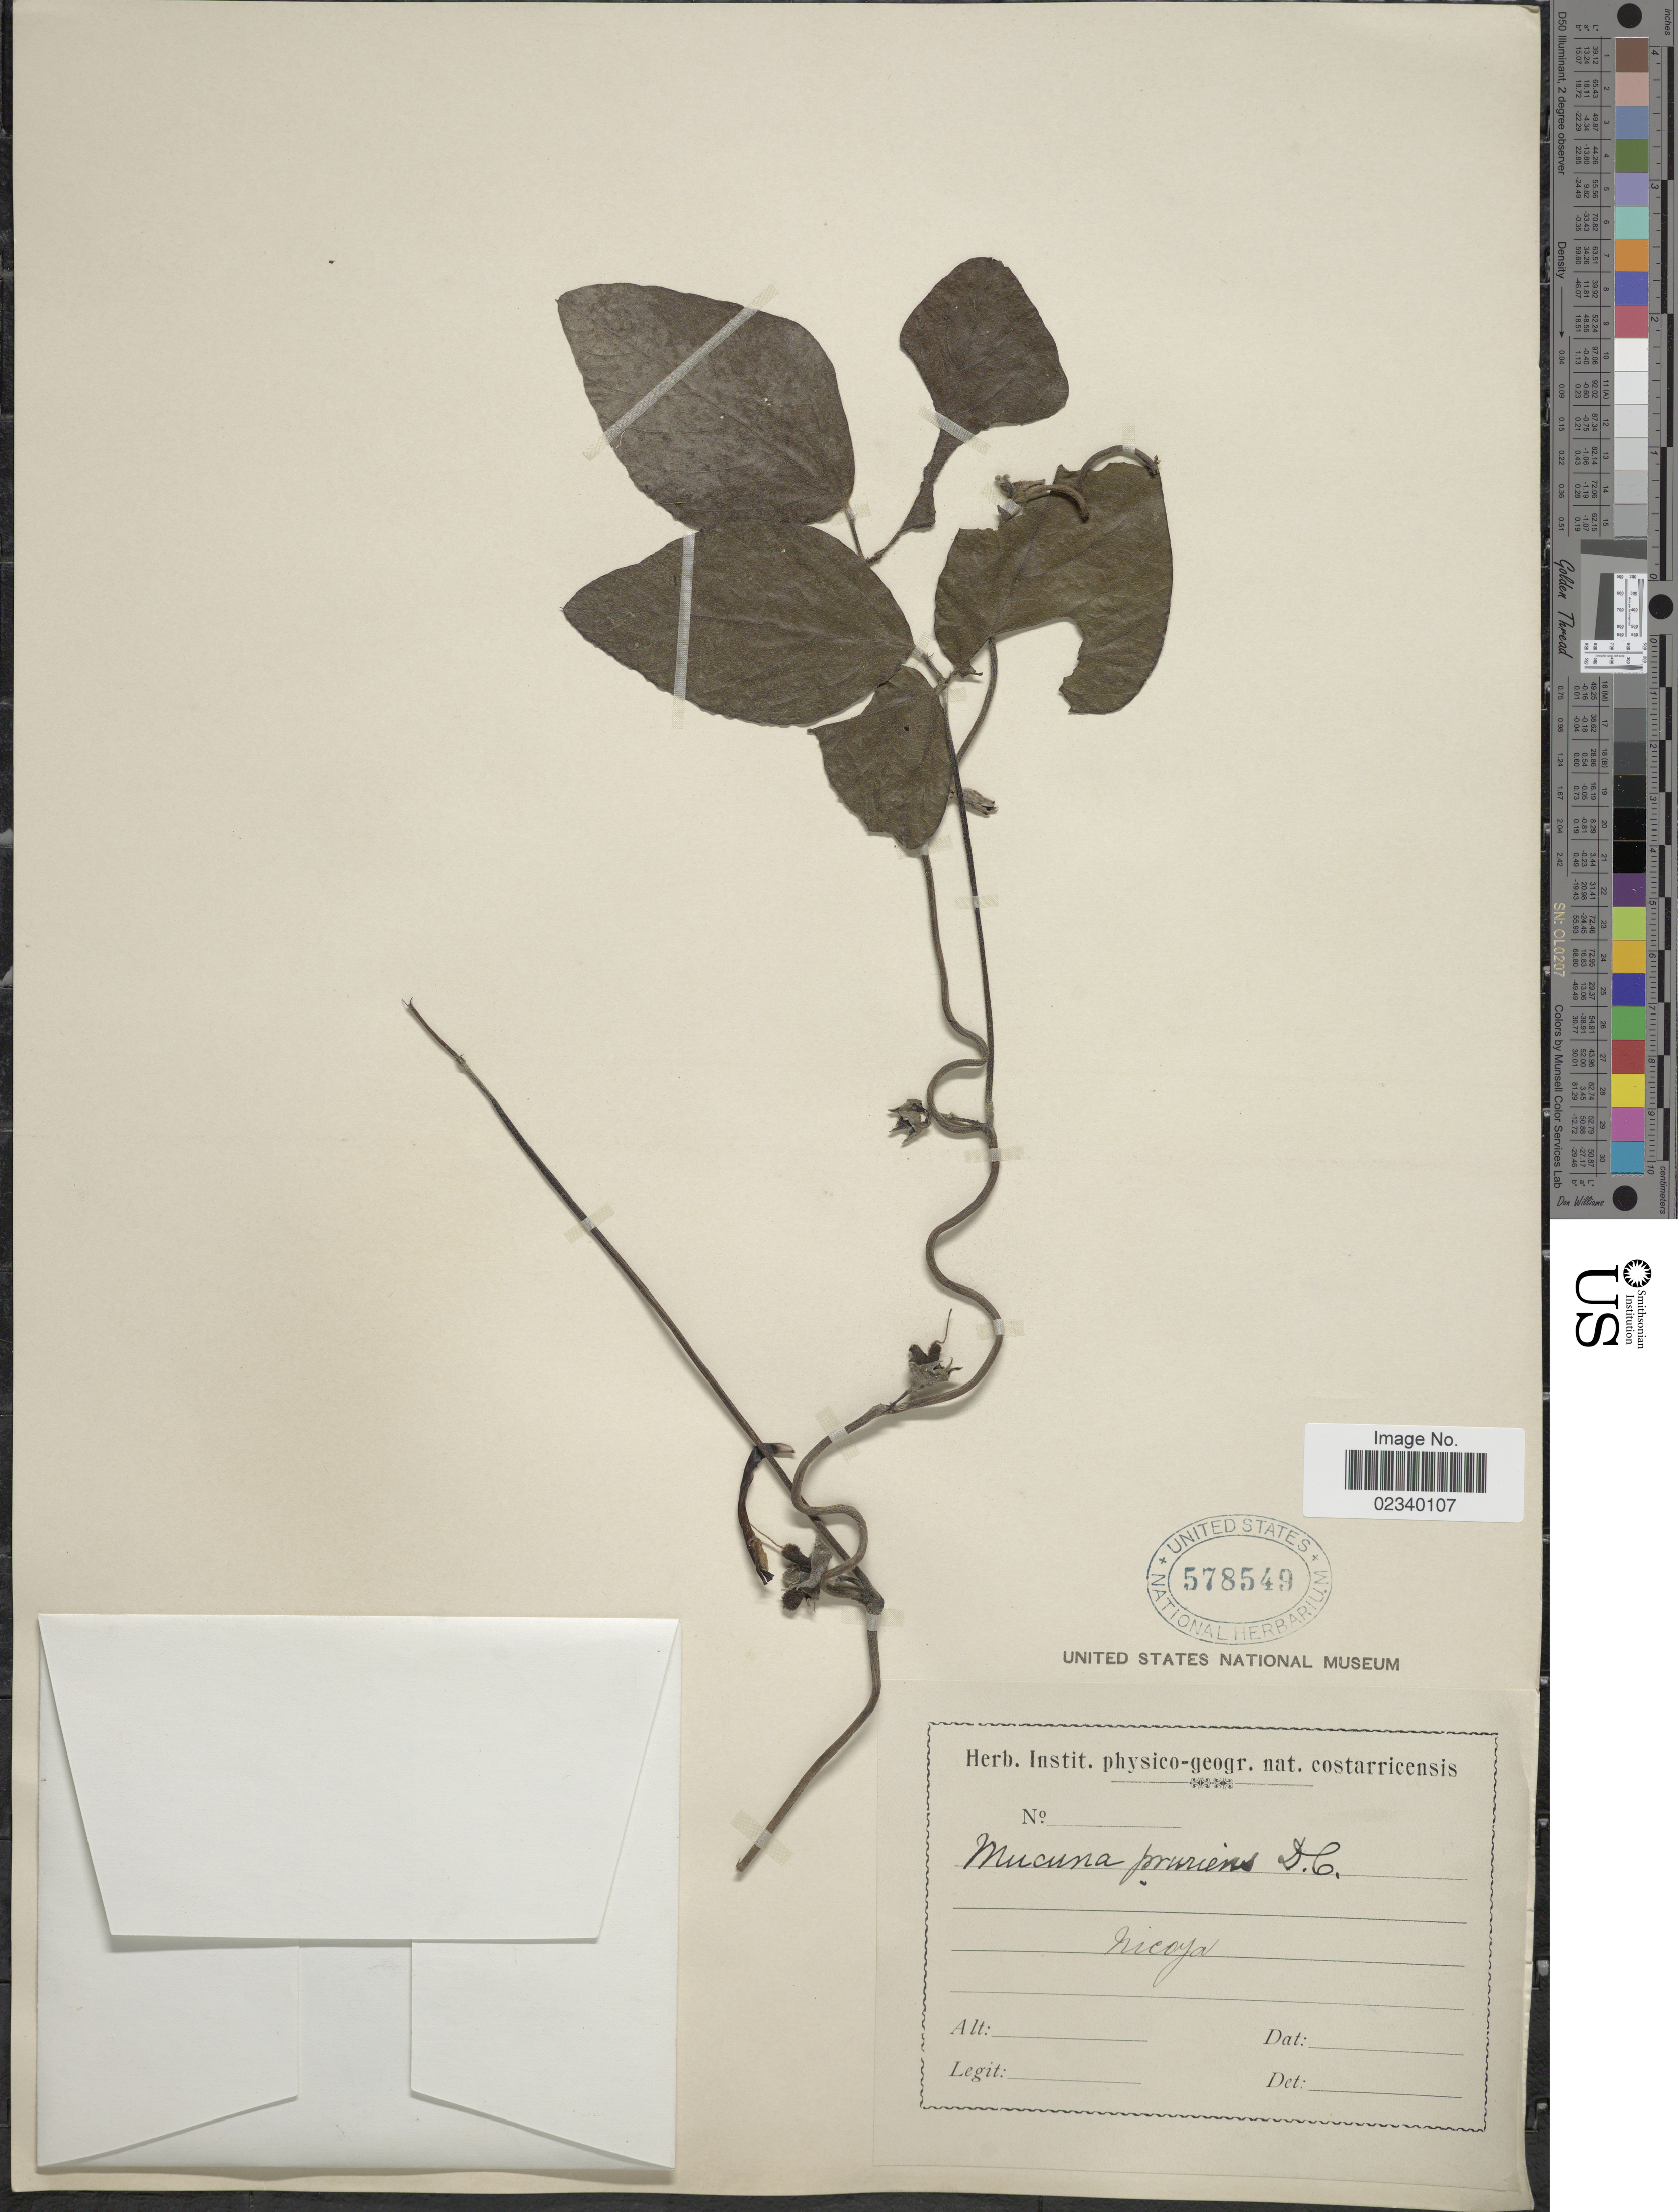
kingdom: Plantae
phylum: Tracheophyta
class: Magnoliopsida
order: Fabales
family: Fabaceae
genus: Mucuna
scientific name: Mucuna pruriens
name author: (L.) DC.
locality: Nicoya [interpreted]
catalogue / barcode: US 578549